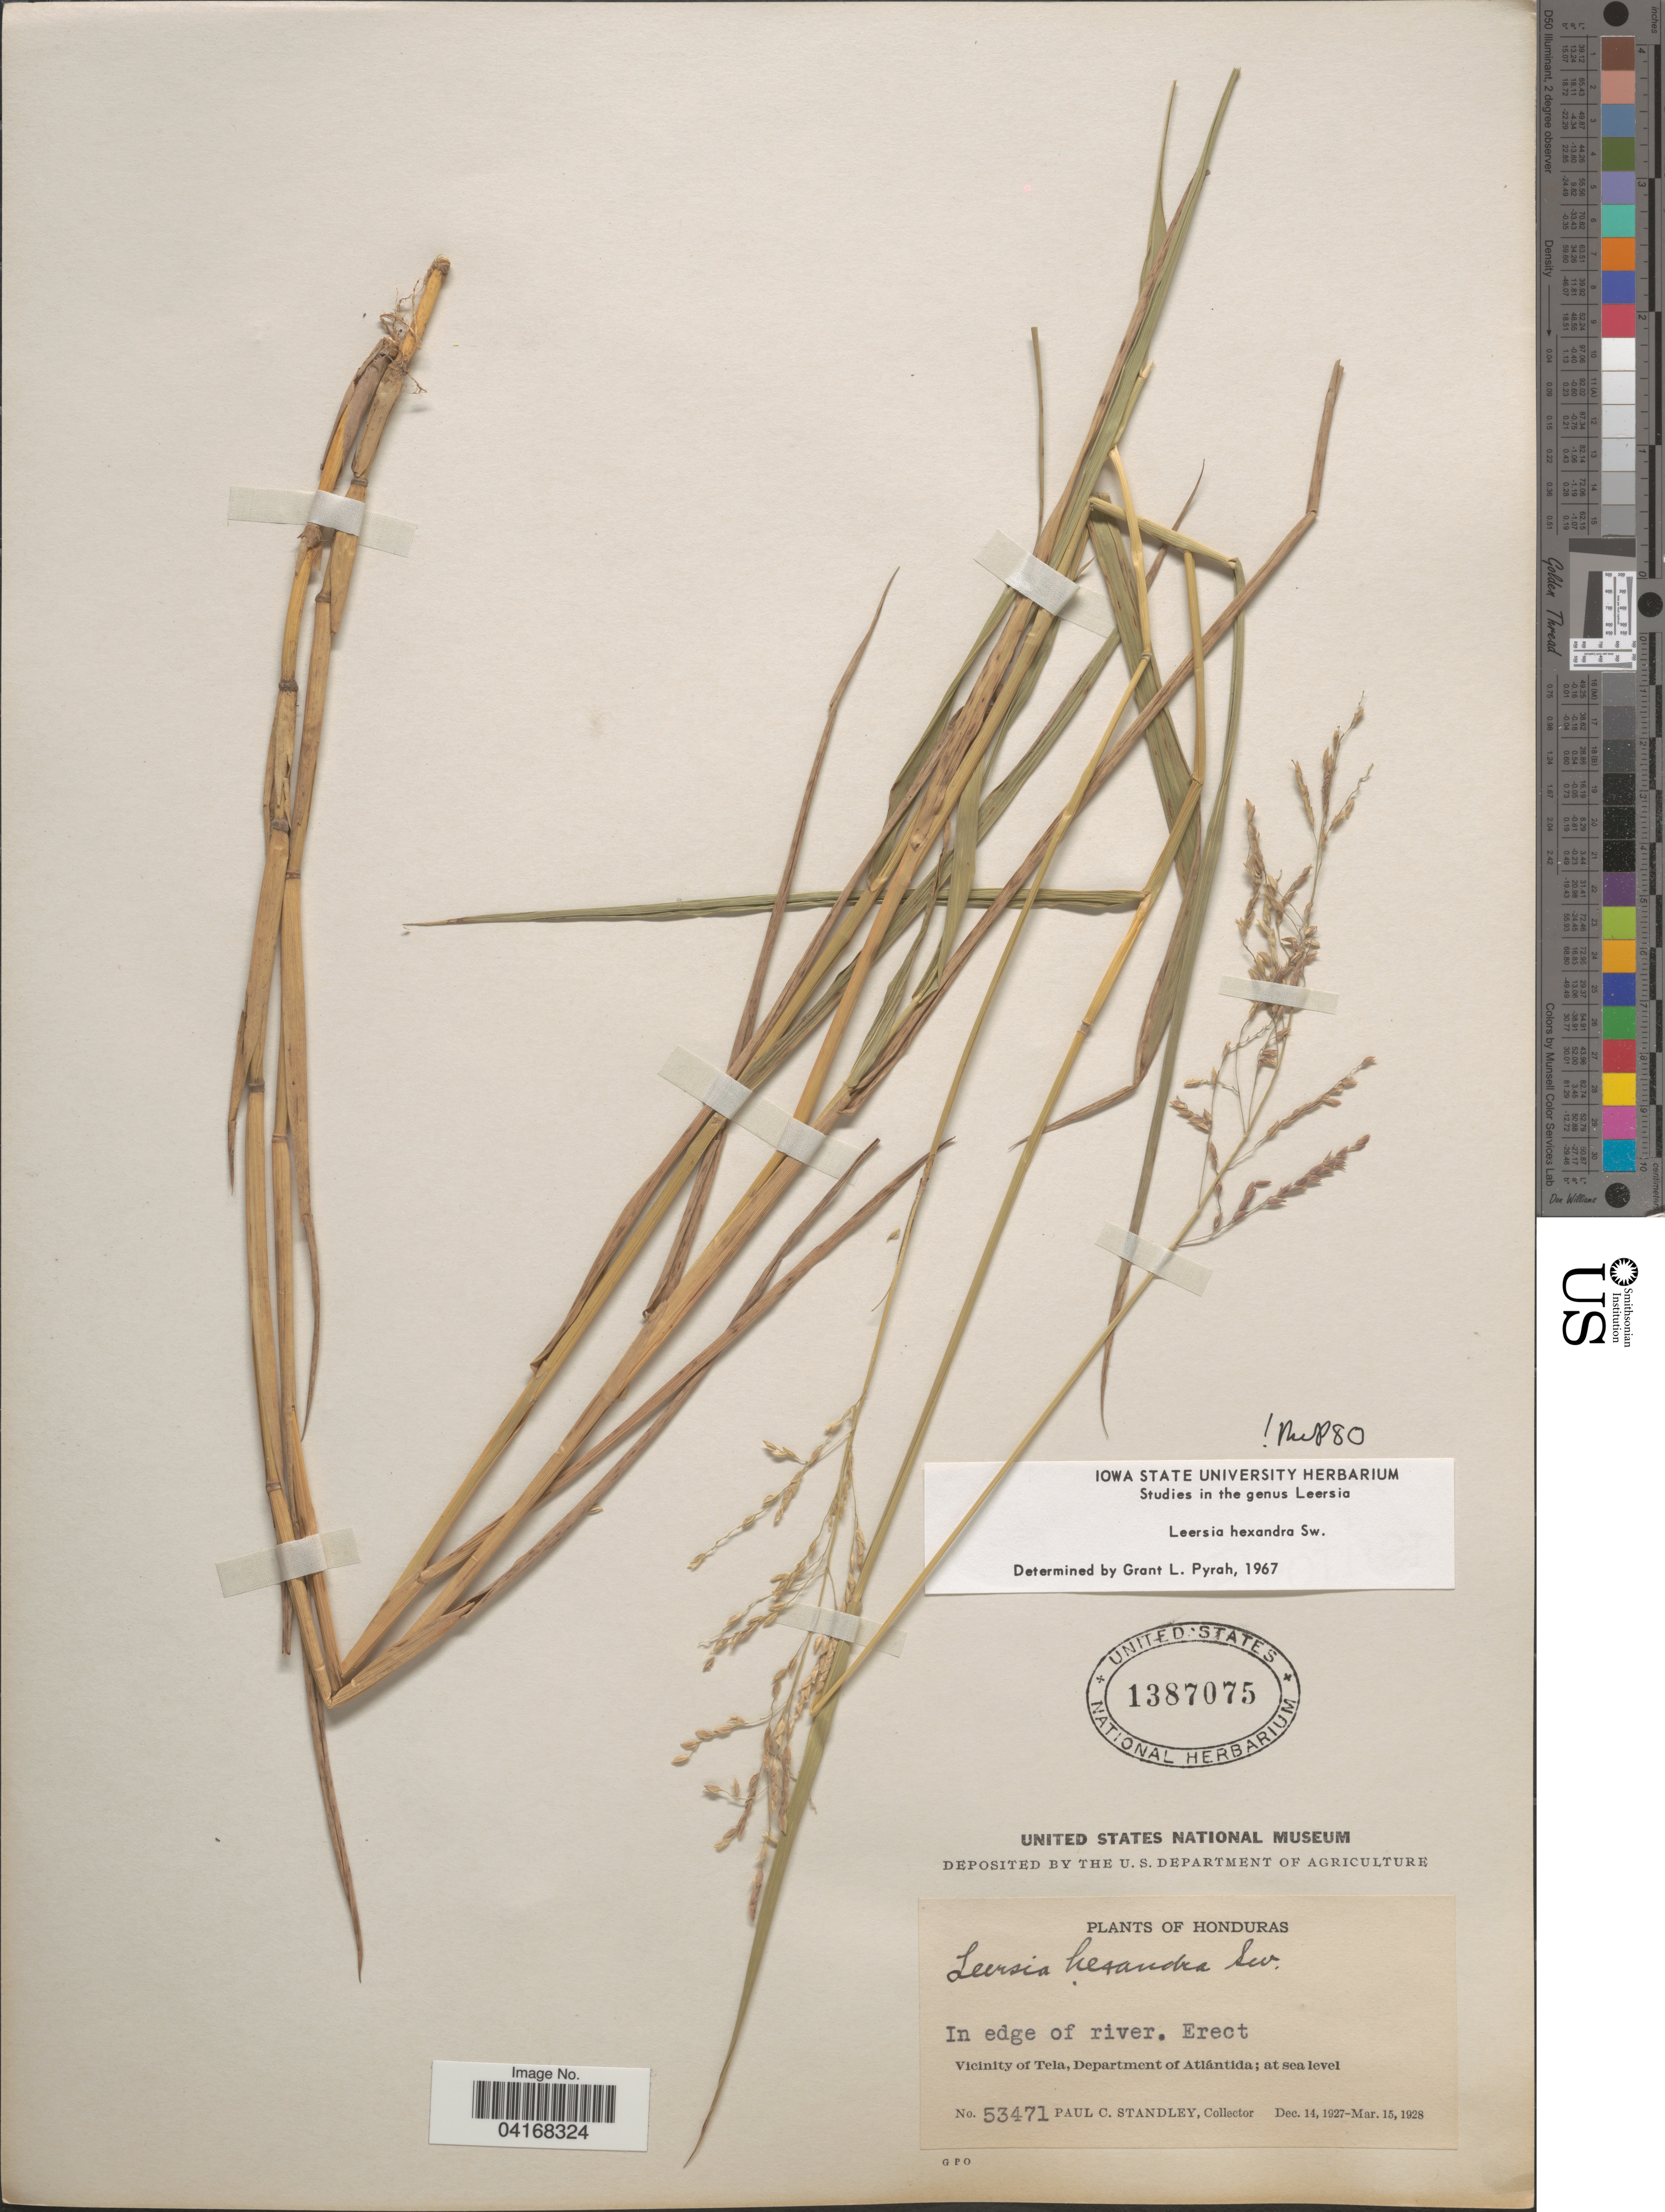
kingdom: Plantae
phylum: Tracheophyta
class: Liliopsida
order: Poales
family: Poaceae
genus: Leersia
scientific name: Leersia hexandra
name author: Sw.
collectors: P. C. Standley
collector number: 53471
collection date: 1927-12-14/1928-03-15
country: Honduras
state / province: Atlantida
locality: Vicinity of Tela, Department of Atlántida.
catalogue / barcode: US 1387075